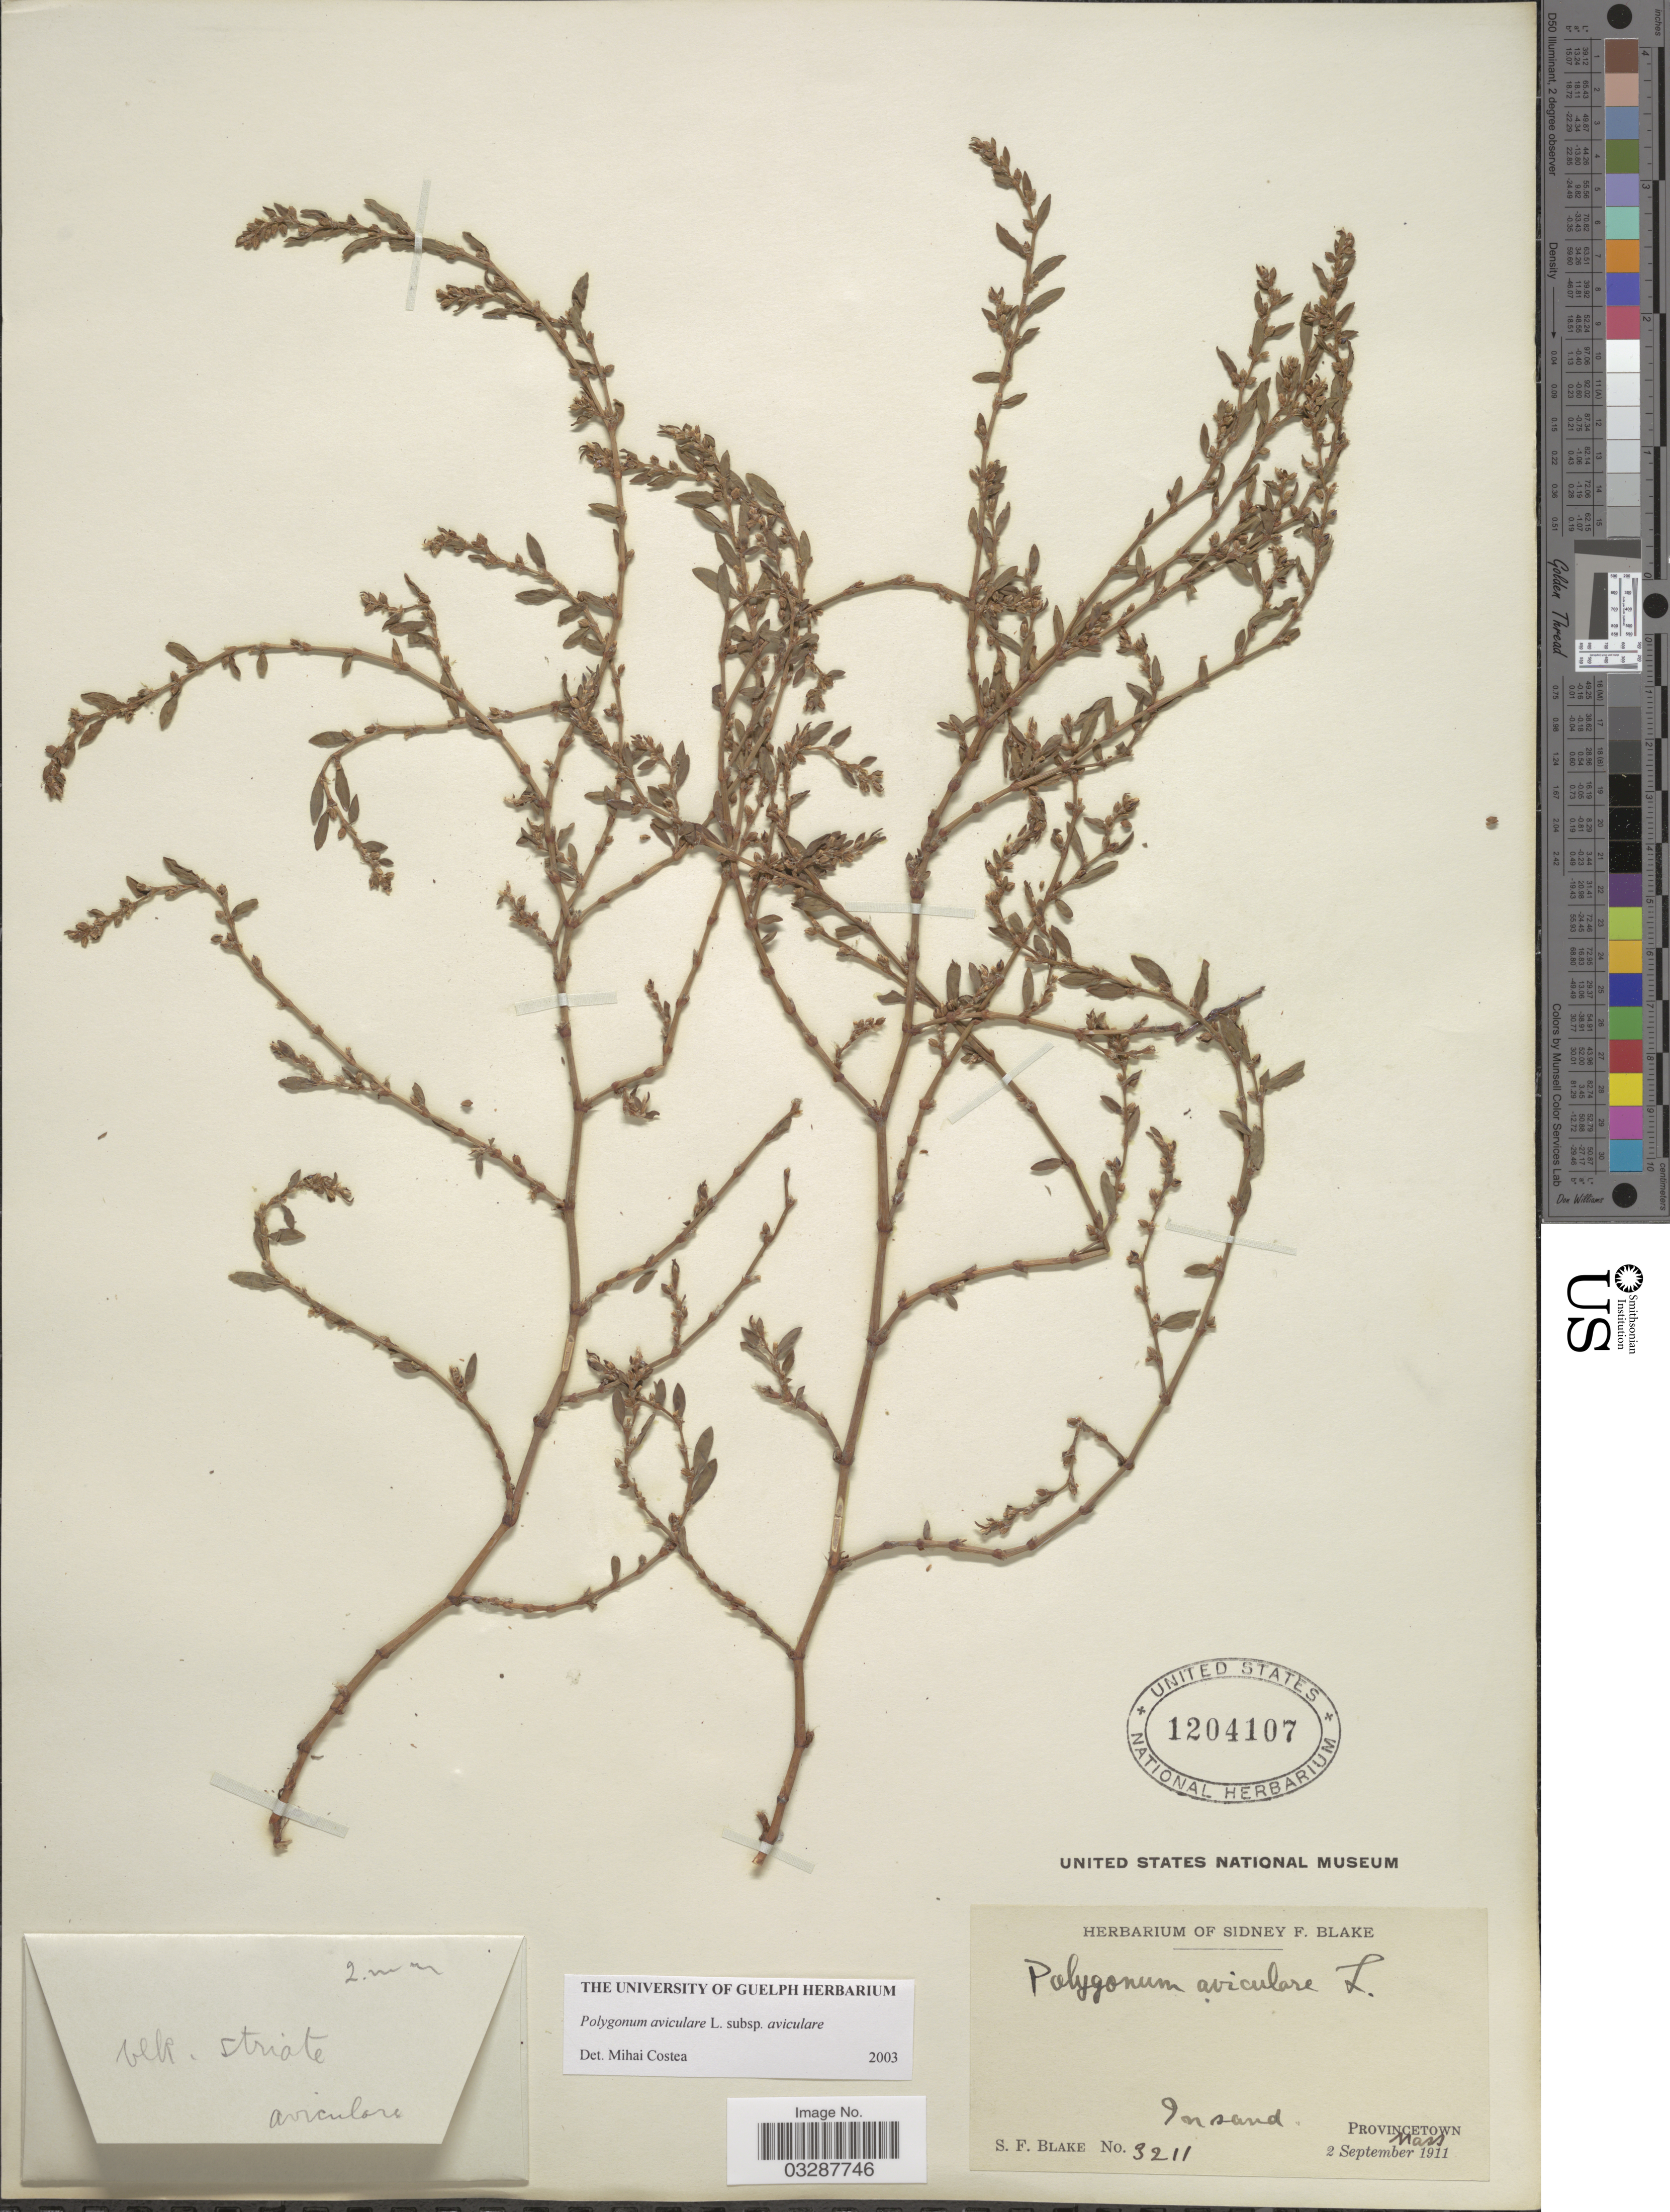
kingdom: Plantae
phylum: Tracheophyta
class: Magnoliopsida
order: Caryophyllales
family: Polygonaceae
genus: Polygonum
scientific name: Polygonum aviculare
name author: L.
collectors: S. Blake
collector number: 3211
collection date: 1911-09-02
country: United States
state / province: Massachusetts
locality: In sand Provincetown.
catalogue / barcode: US 1204107